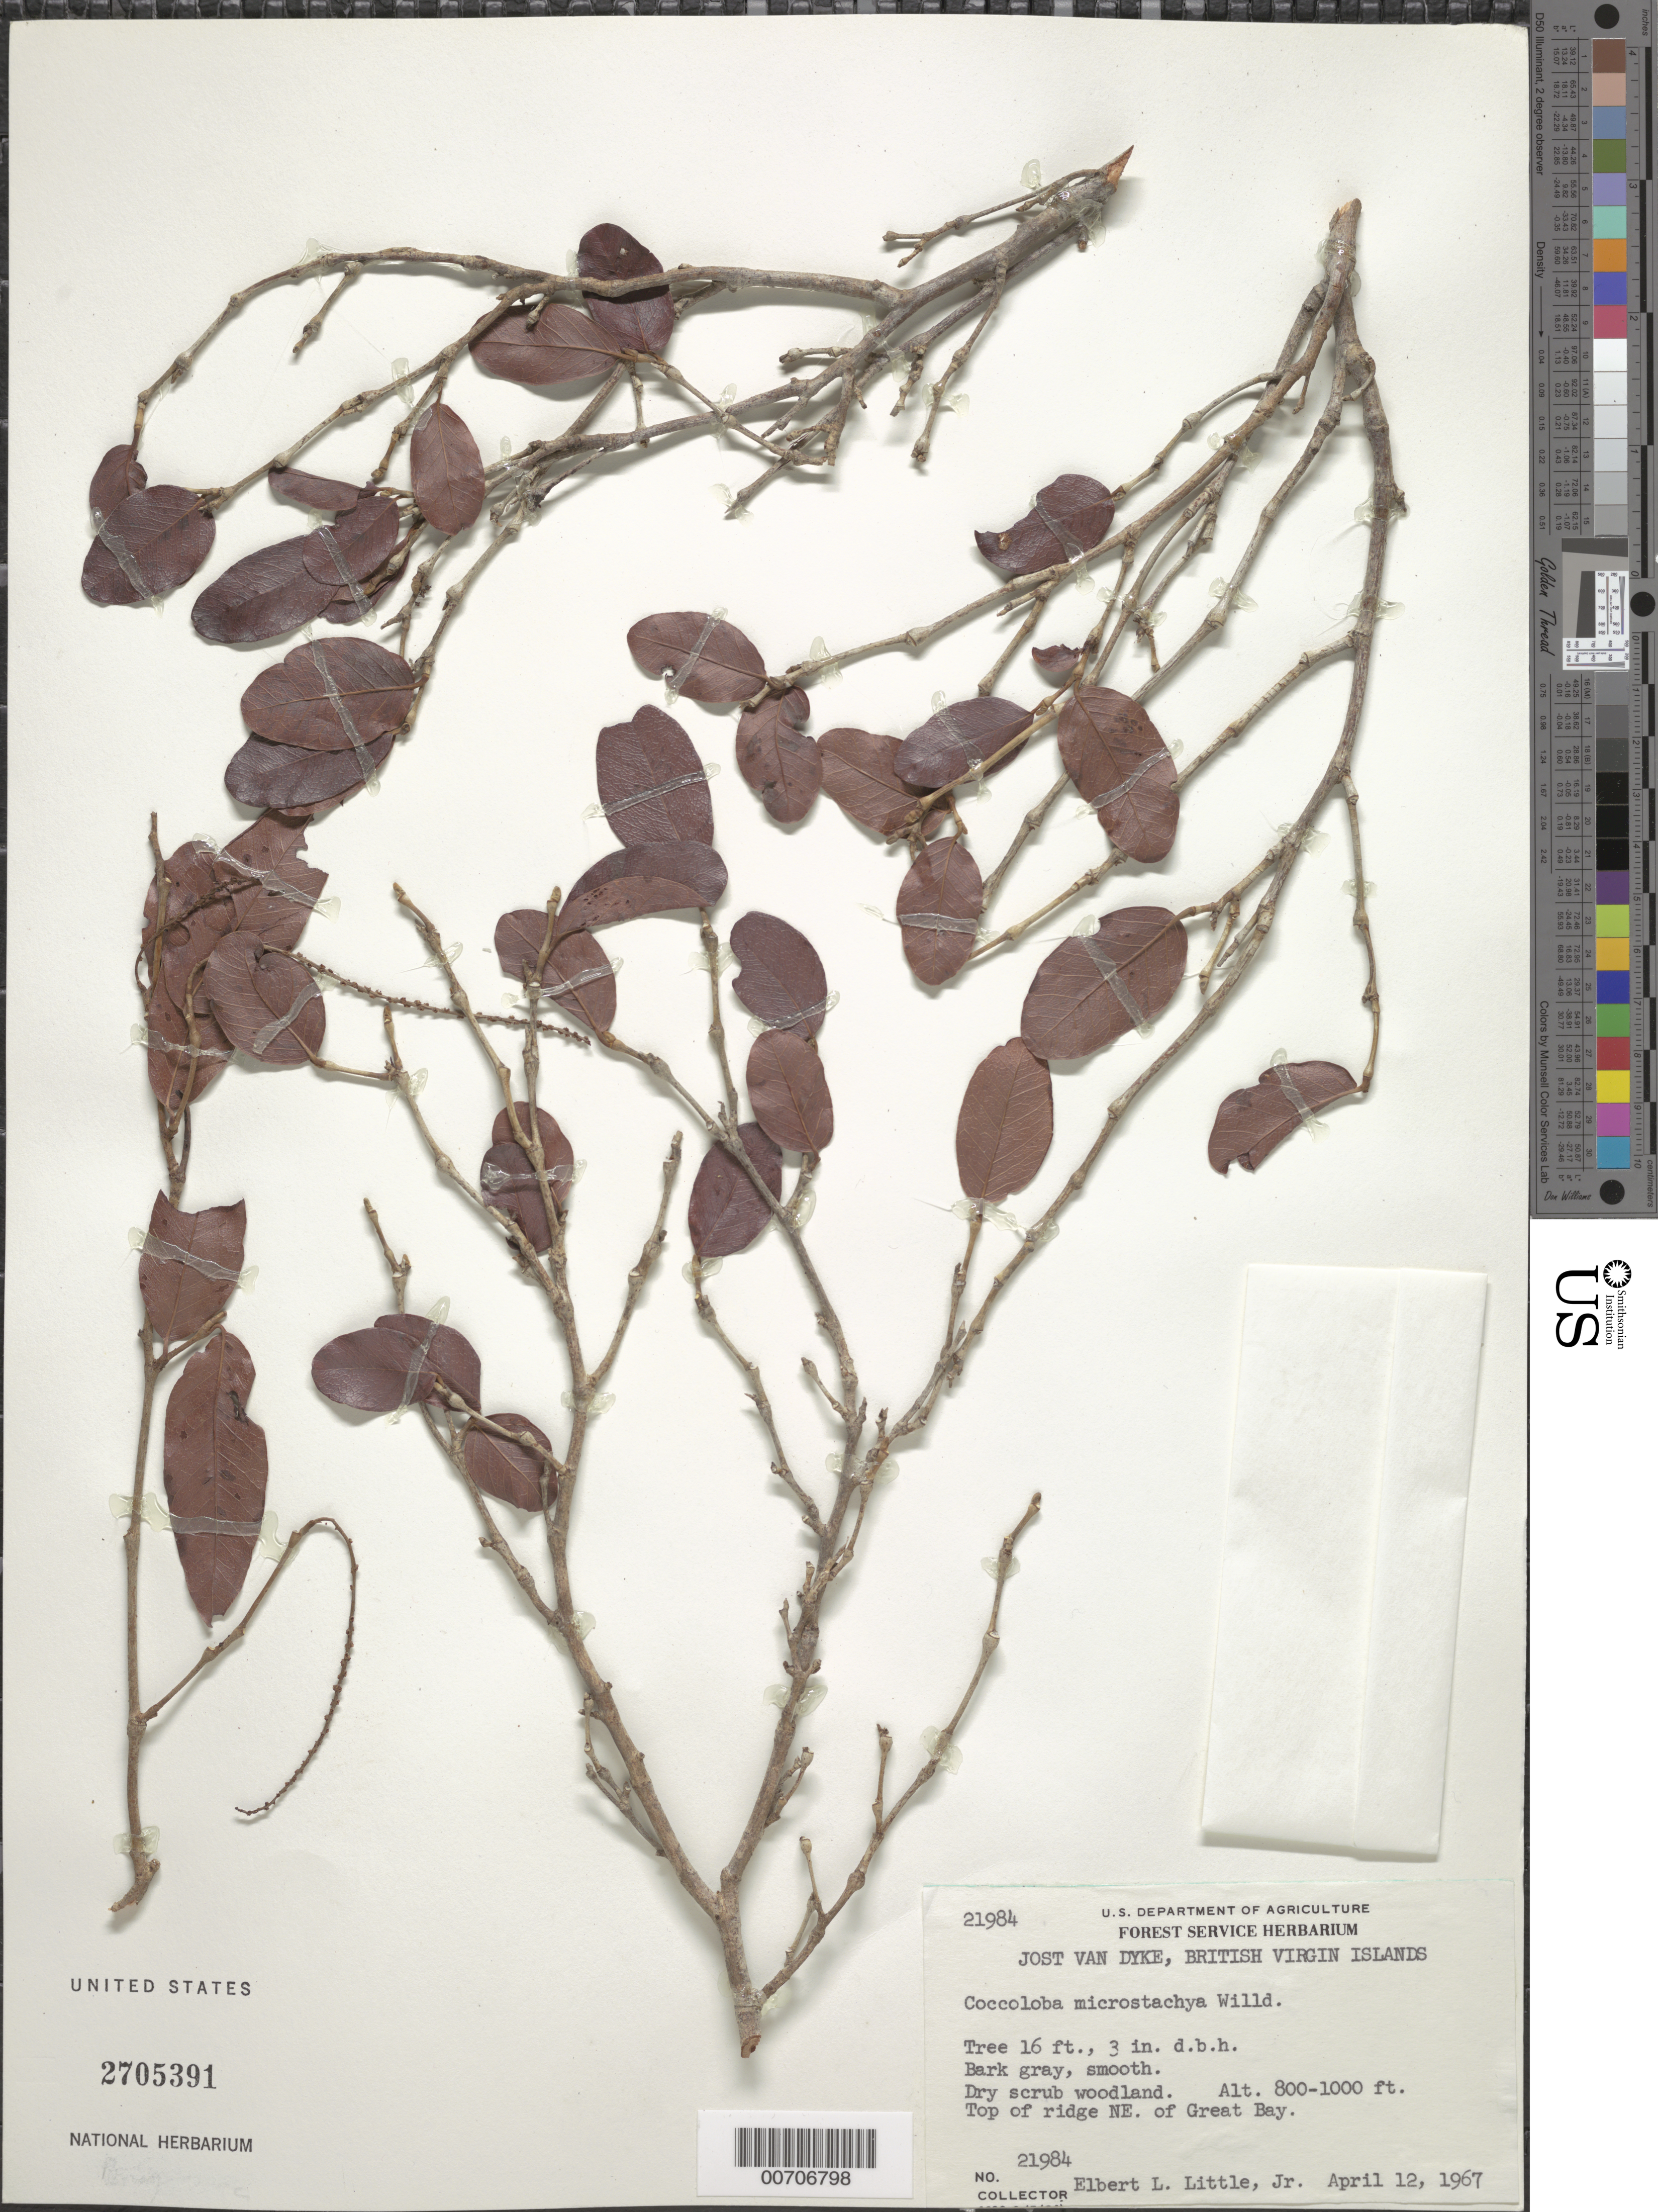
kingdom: Plantae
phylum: Tracheophyta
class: Magnoliopsida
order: Caryophyllales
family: Polygonaceae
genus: Coccoloba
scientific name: Coccoloba microstachya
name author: Willd.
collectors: E. L. Little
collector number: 21984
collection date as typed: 12 Apr 1967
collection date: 1967-04-12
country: British Virgin Islands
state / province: Jost Van Dyke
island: Jost Van Dyke Island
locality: Great Bay, top of ridge NE of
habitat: Dry scrub woodland.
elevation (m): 244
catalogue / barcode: US 2705391